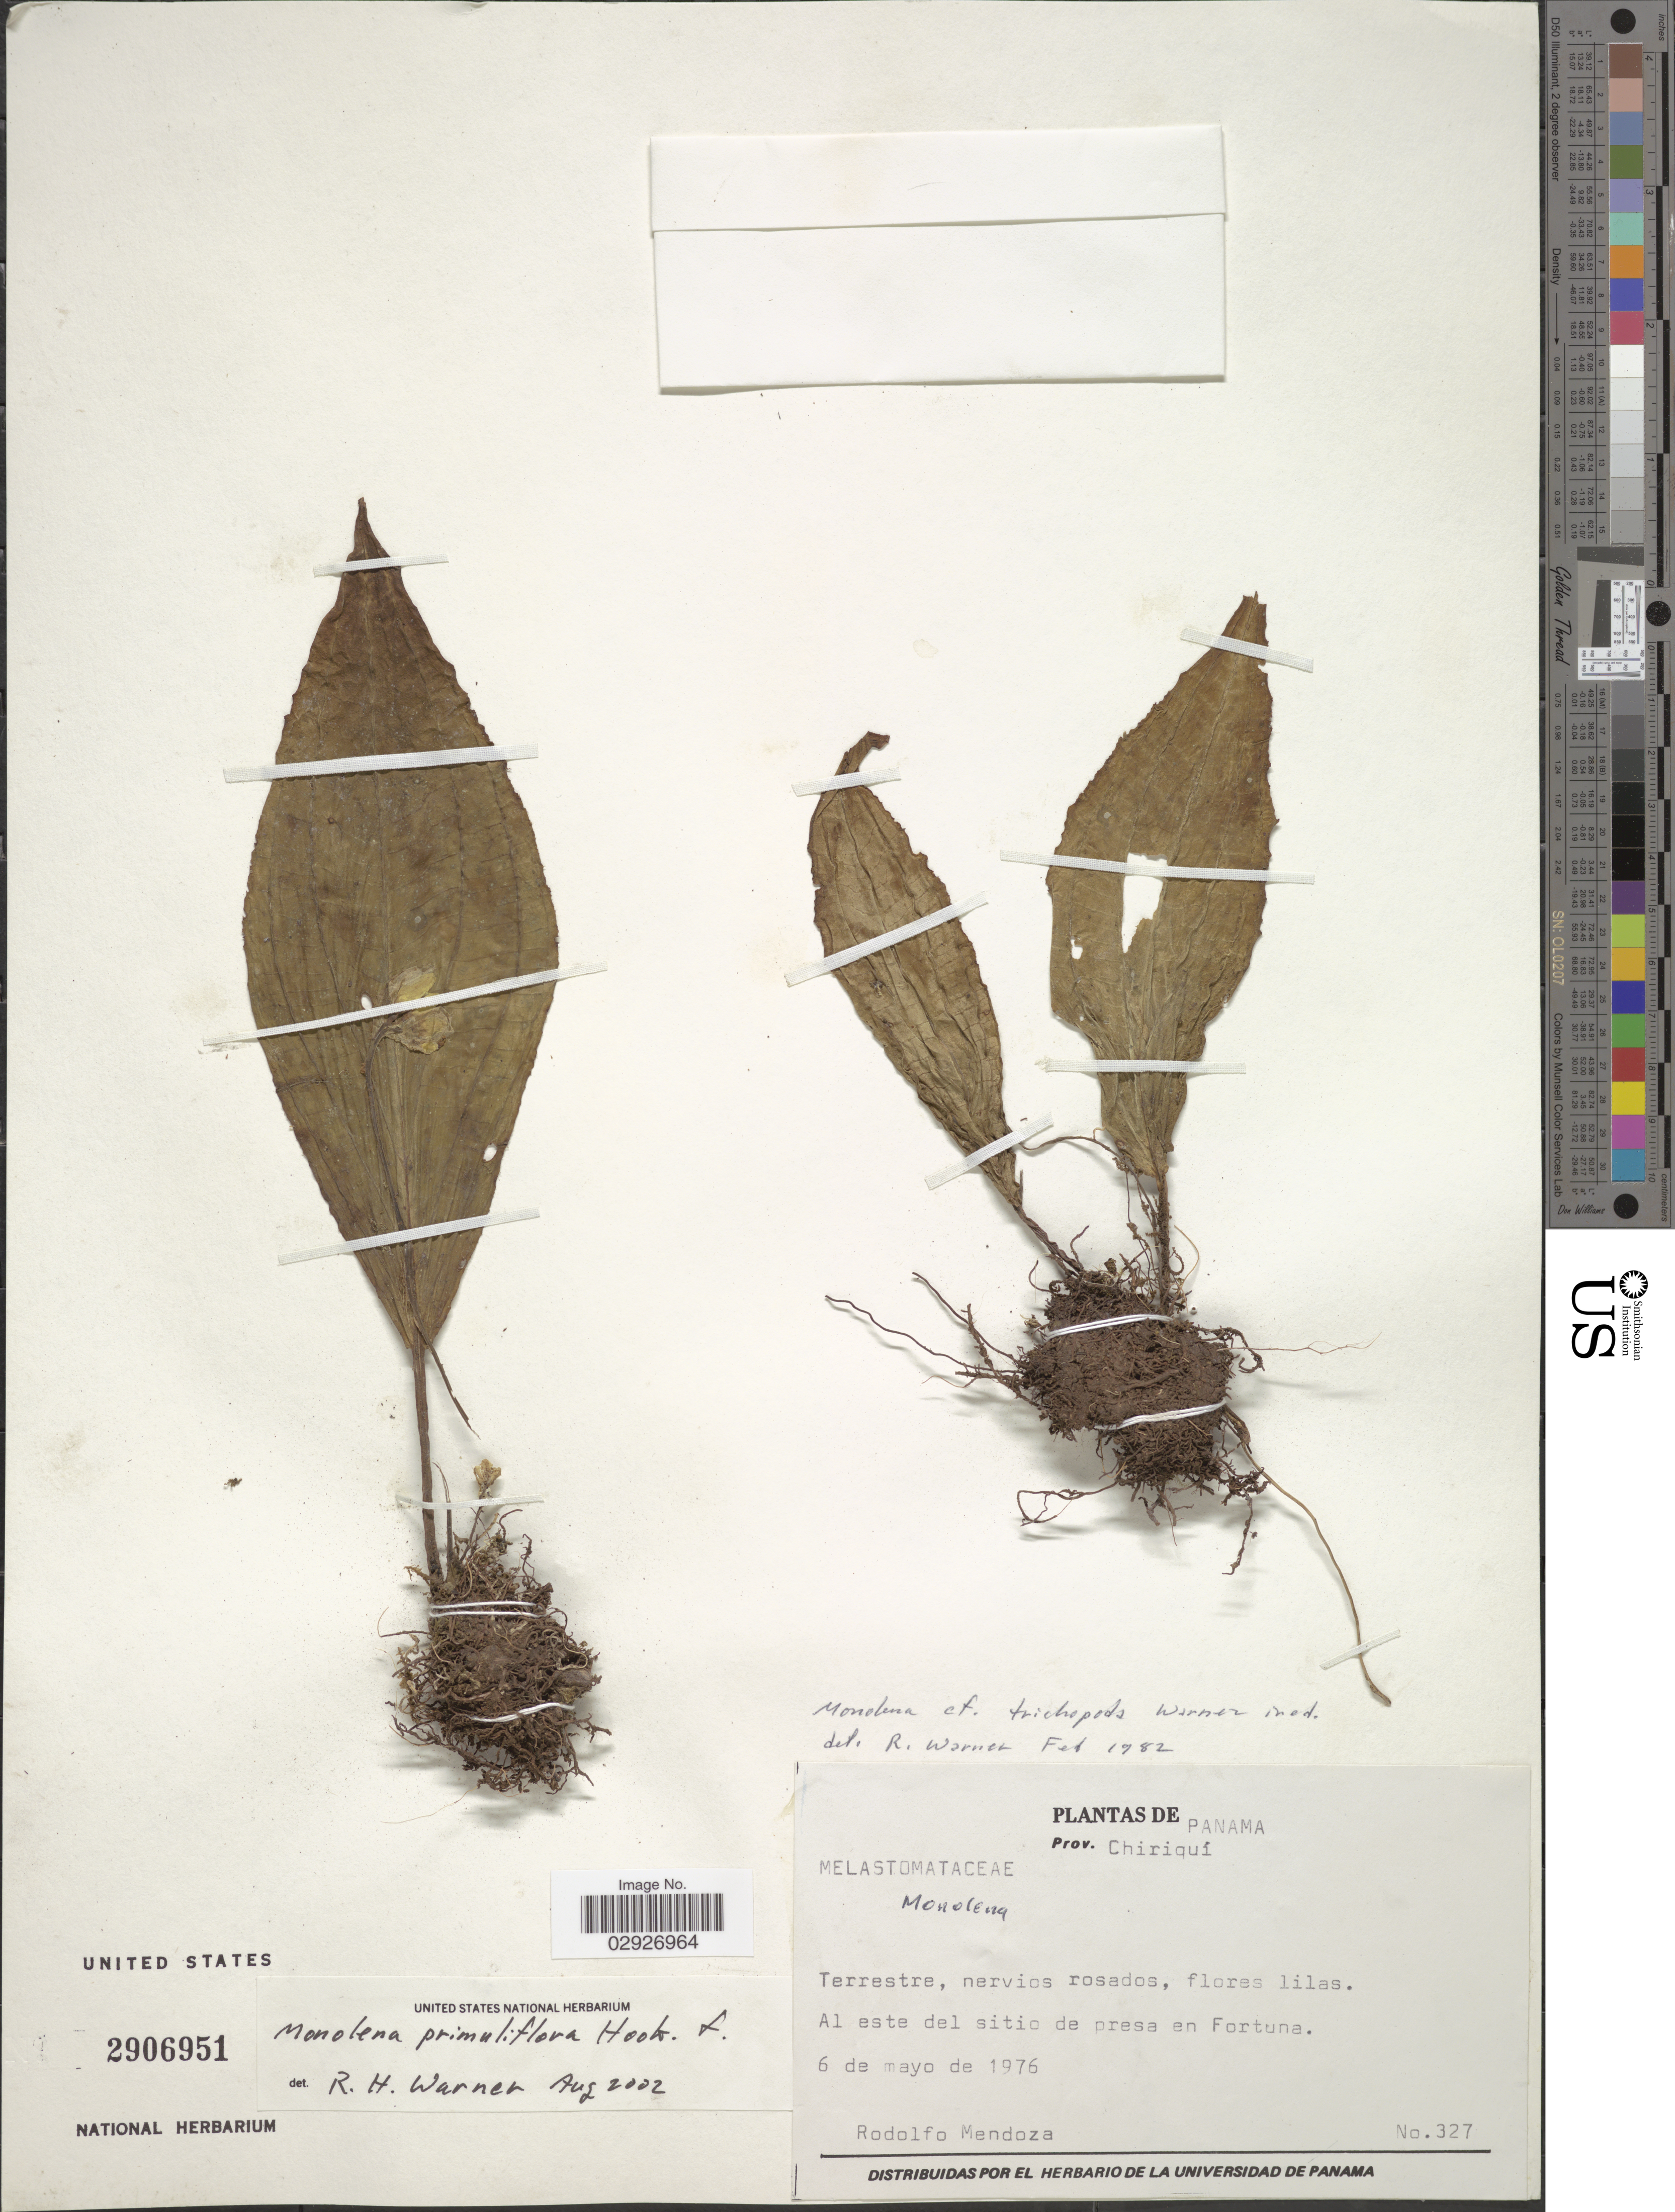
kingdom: Plantae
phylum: Tracheophyta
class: Magnoliopsida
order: Myrtales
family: Melastomataceae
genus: Monolena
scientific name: Monolena primulaeflora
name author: Hook. f.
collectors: R. Mendoza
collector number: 327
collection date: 1976-05-06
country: Panama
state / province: Chiriqui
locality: Prov. Chiriqui. Al este del sitio de presa en Fortuna.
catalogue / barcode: US 2906951